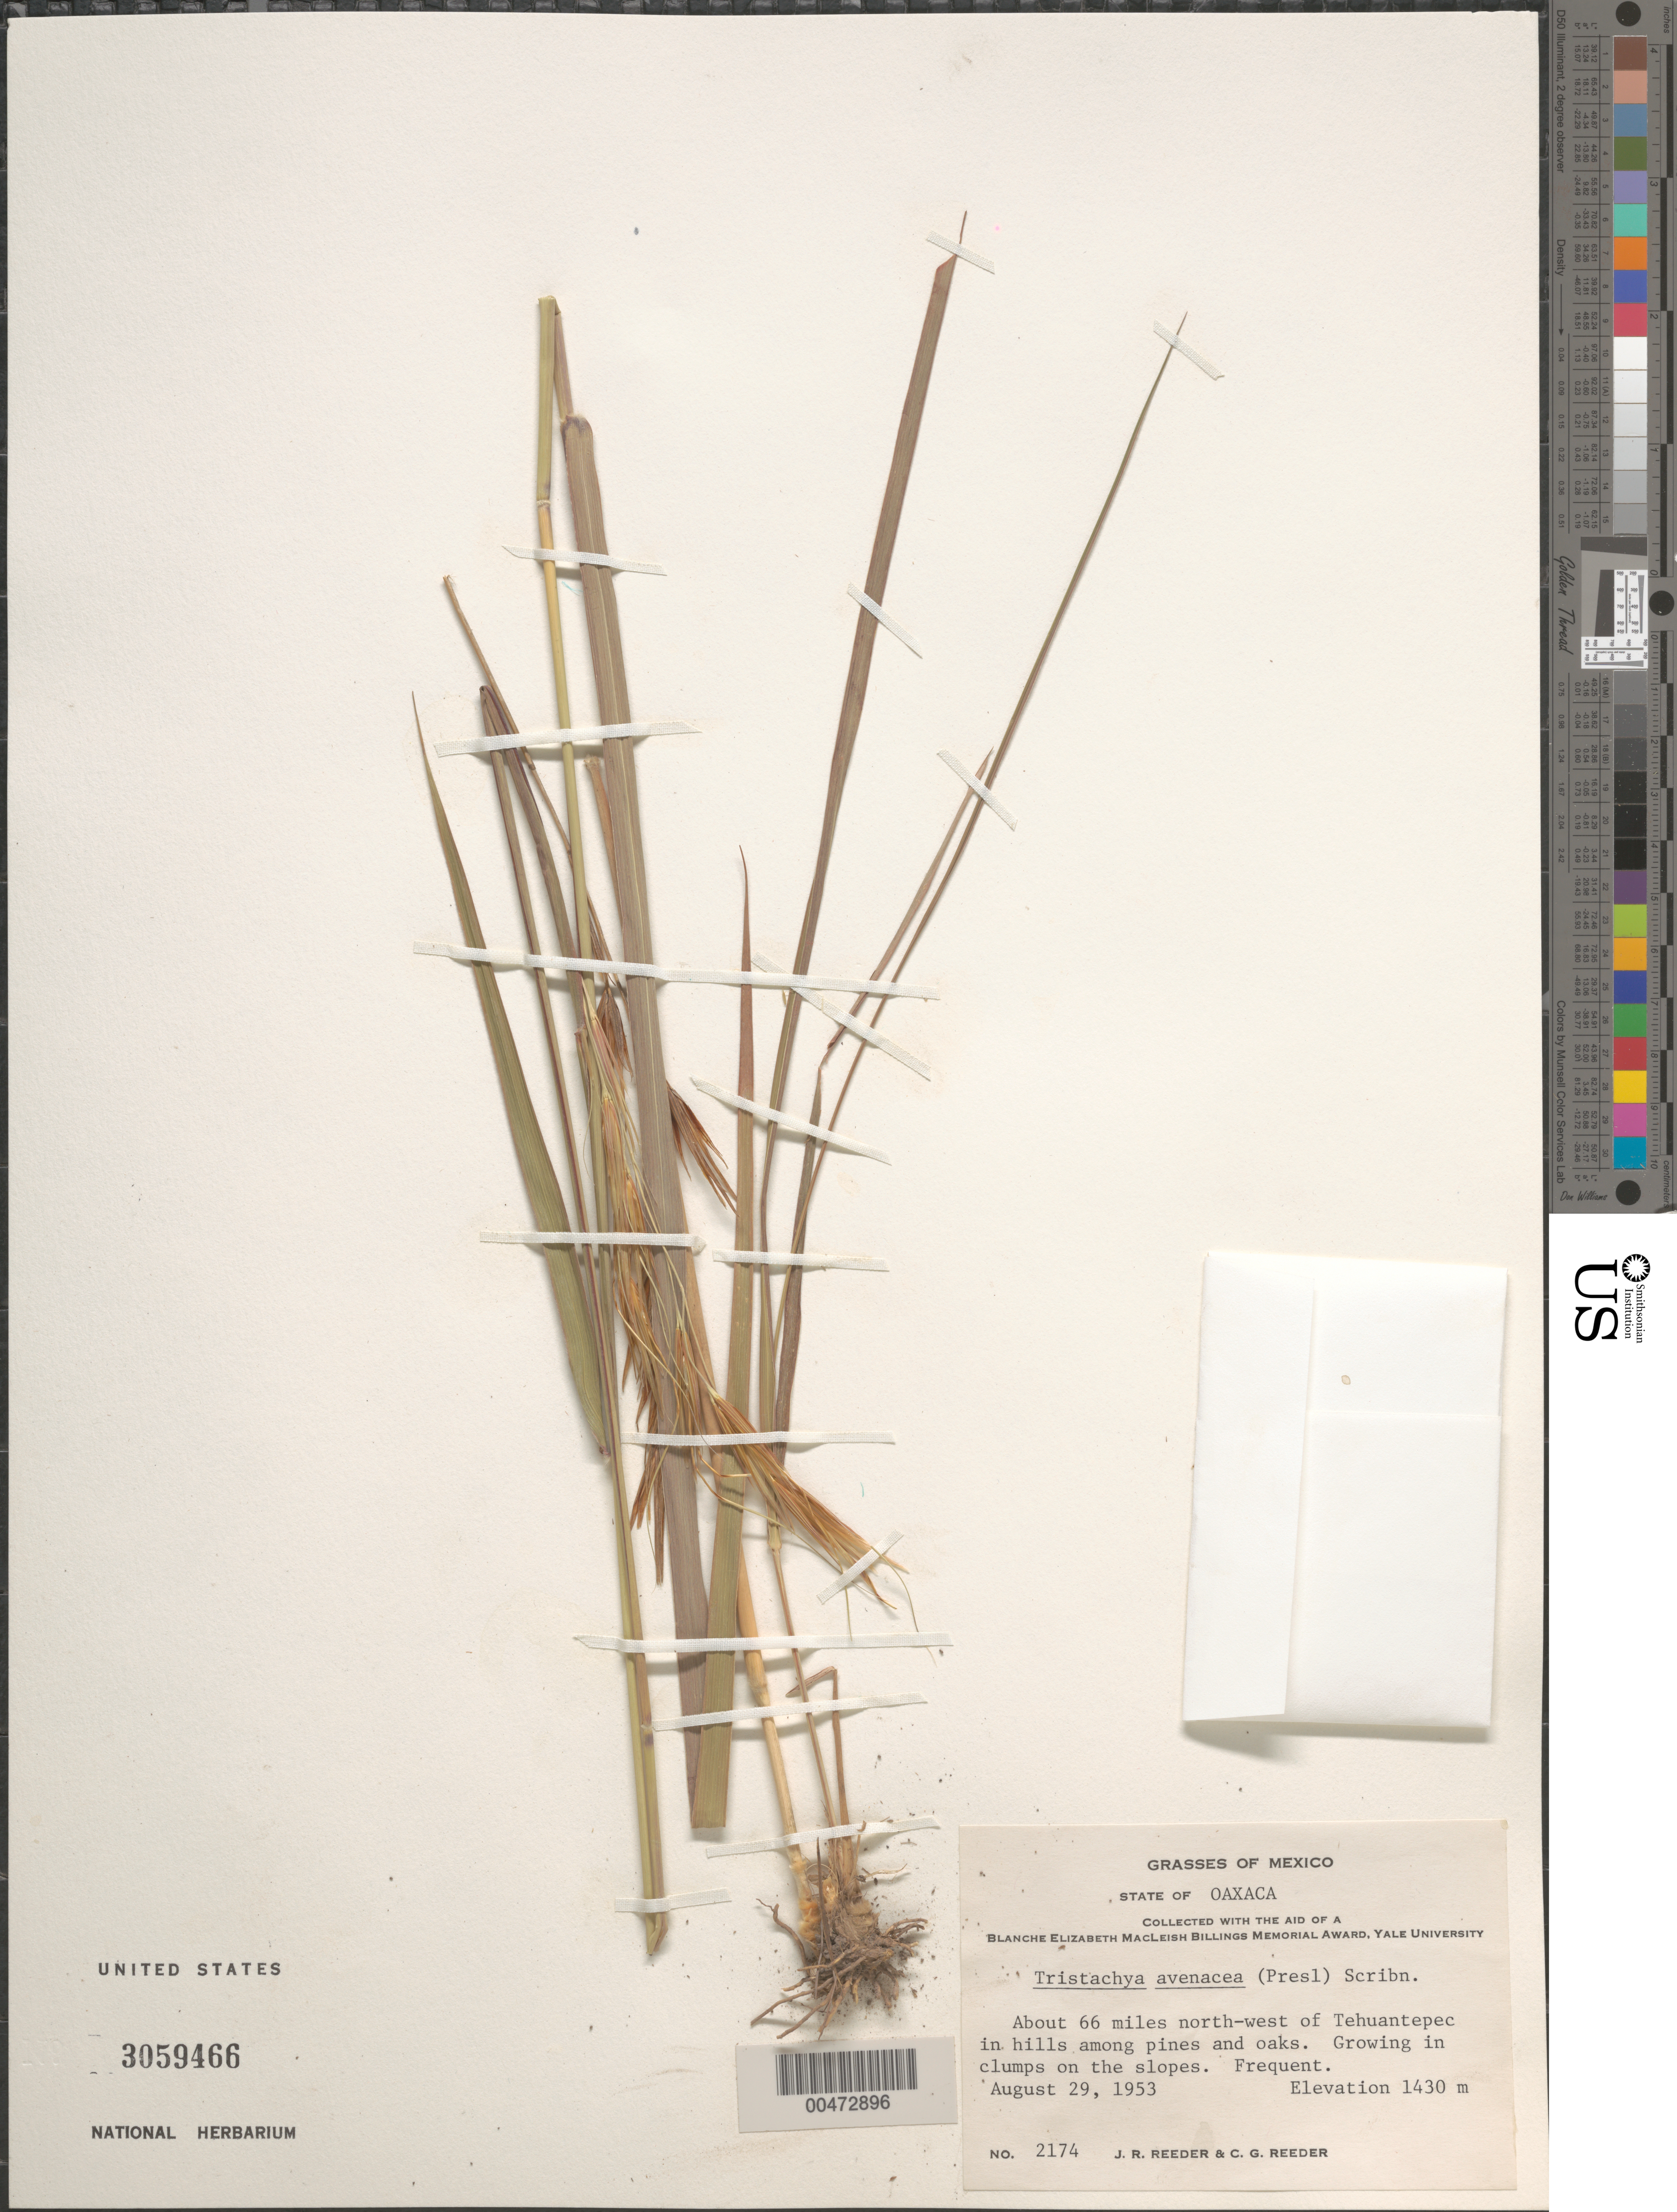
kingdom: Plantae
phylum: Tracheophyta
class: Liliopsida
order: Poales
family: Poaceae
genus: Tristachya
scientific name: Tristachya avenacea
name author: Scribn. & Merr.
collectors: J. R. Reeder & C. G. Reeder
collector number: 2174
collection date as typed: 29 Aug 1953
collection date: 1953-08-29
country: Mexico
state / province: Oaxaca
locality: About 66 mi NW of Tehuantepec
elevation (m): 1430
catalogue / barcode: US 3059466